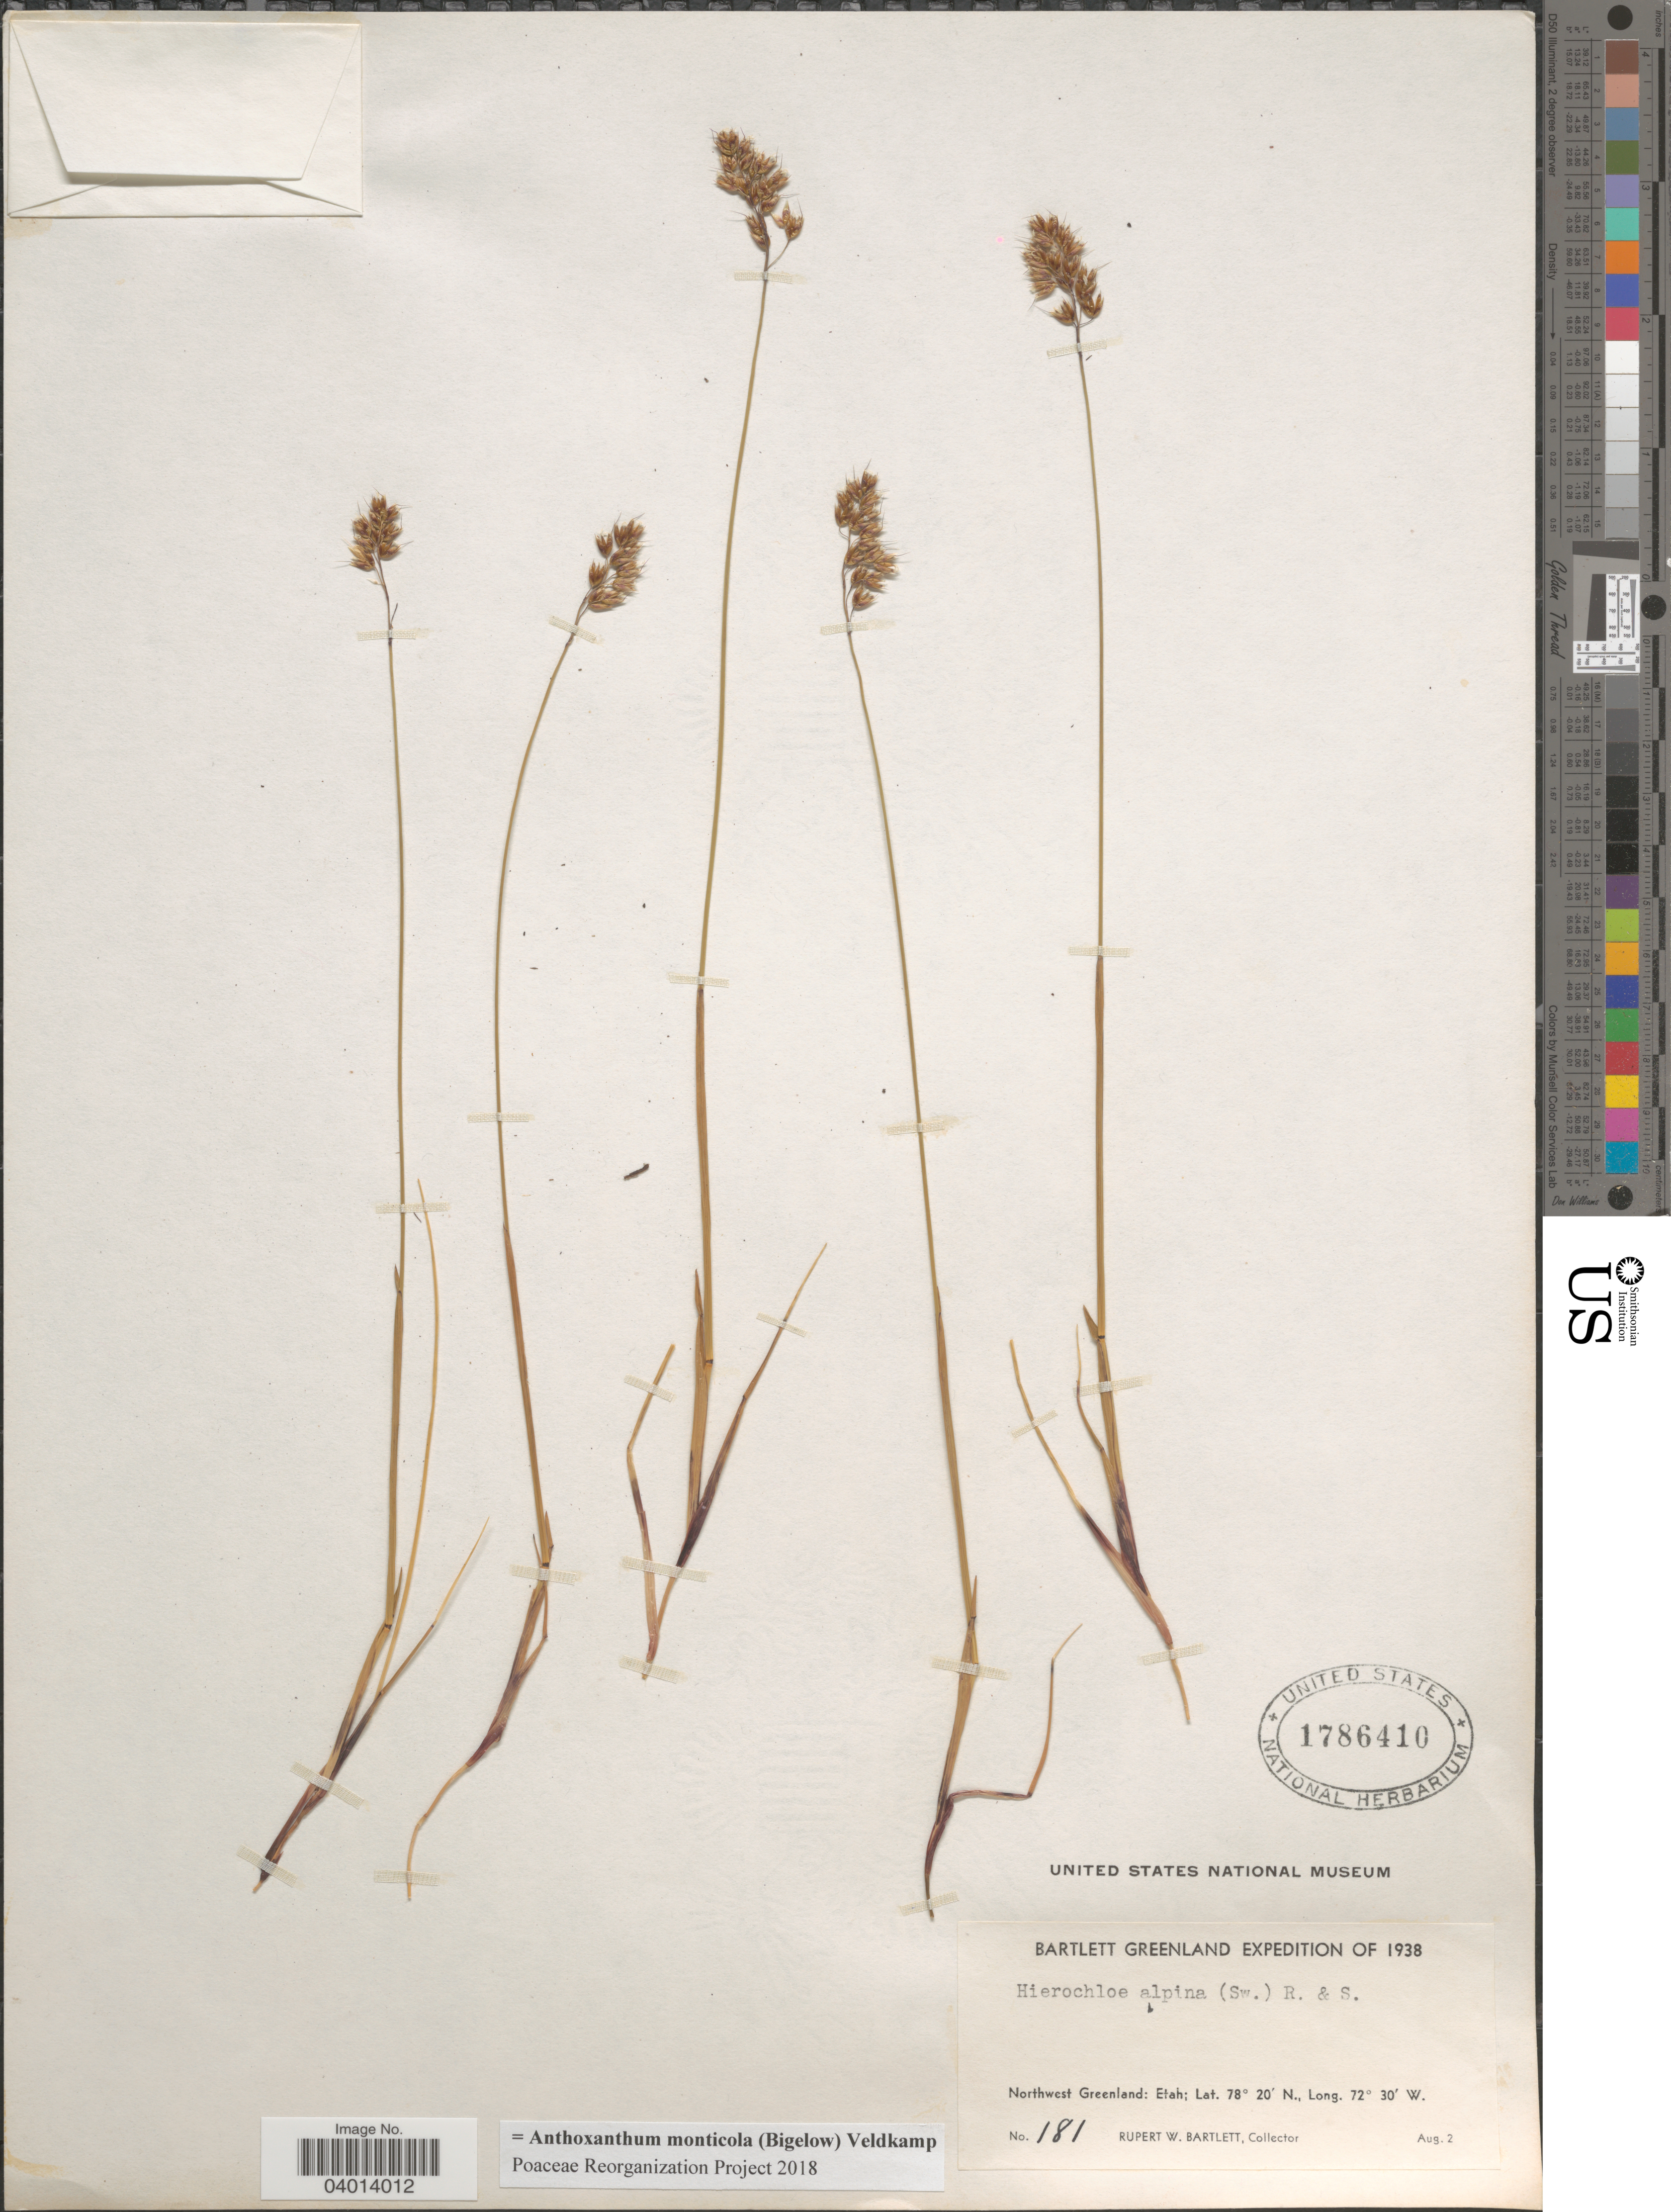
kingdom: Plantae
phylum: Tracheophyta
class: Liliopsida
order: Poales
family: Poaceae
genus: Anthoxanthum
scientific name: Anthoxanthum monticola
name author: (Bigelow) Veldkamp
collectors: R. W. Bartlett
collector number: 181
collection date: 1938-08-02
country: Greenland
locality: Northwest Greenland: Etah.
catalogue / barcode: US 1786410